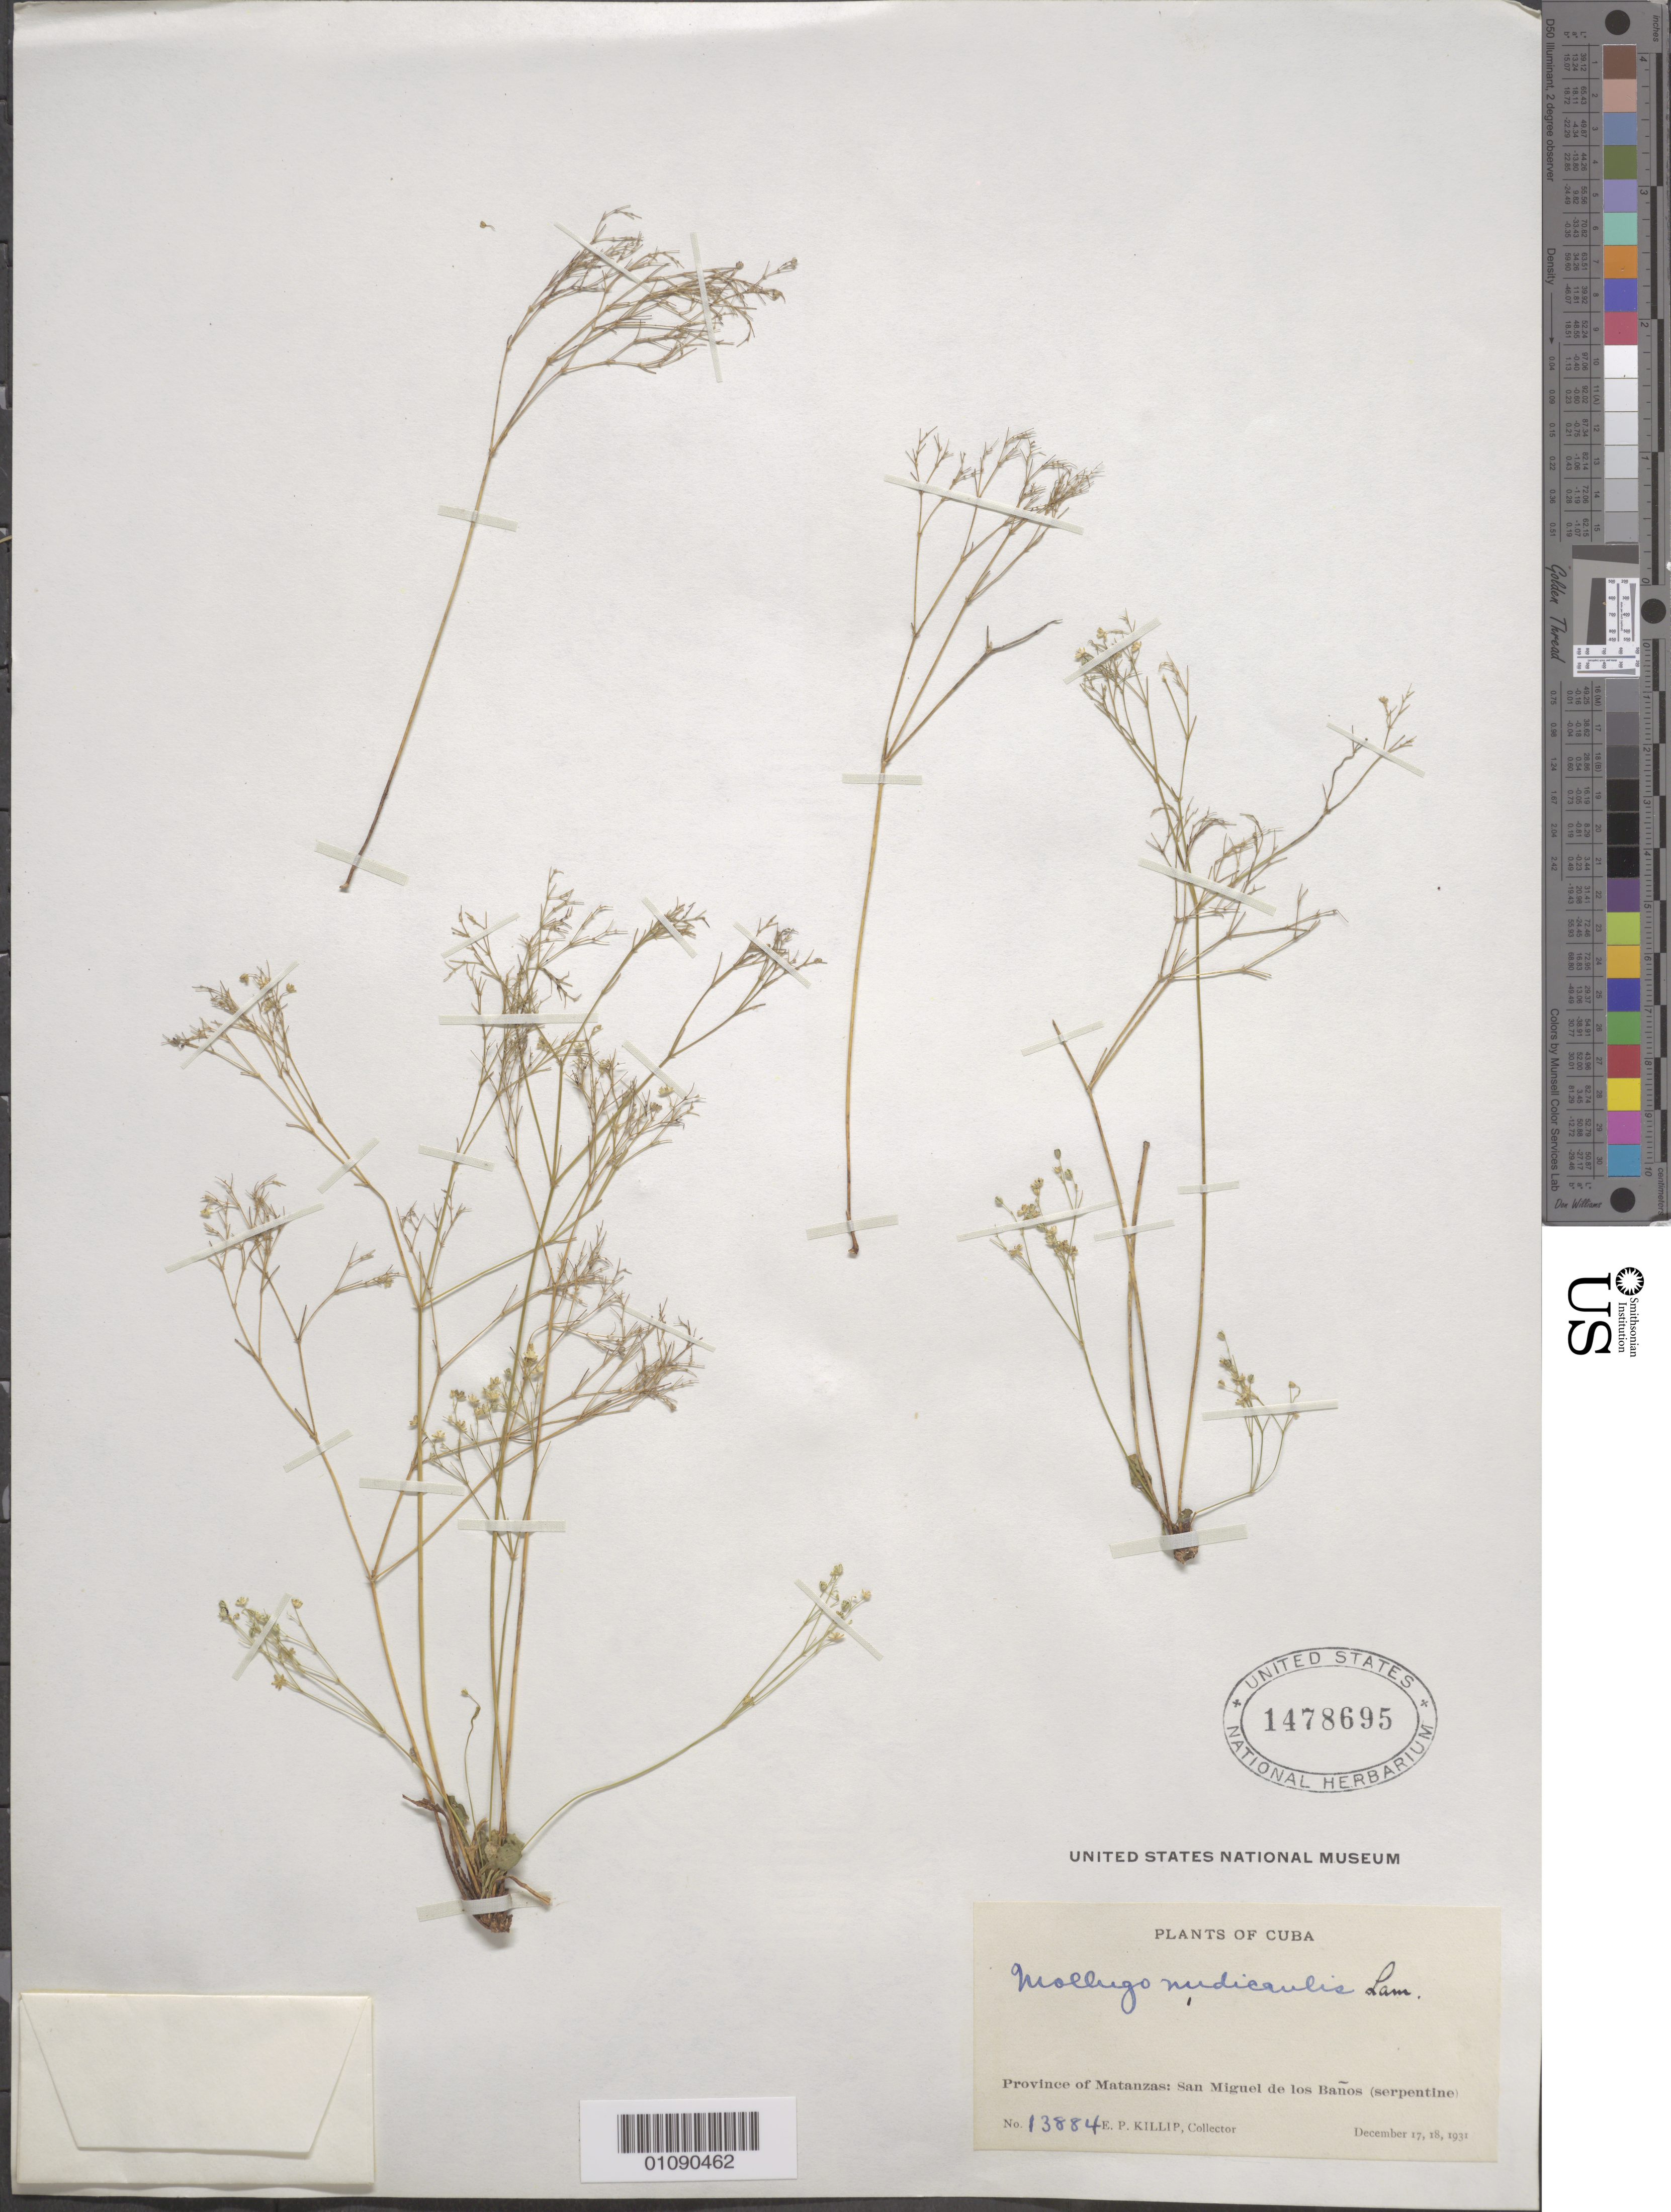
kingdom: Plantae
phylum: Tracheophyta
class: Magnoliopsida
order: Caryophyllales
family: Molluginaceae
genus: Paramollugo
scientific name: Paramollugo spathulata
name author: (Sw.) Sukhor.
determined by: Strong, Mark T., (BOT), Smithsonian Institution - National Museum of Natural History (UNITED STATES)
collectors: E. P. Killip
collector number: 13884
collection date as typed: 17 Dec 1931 to 18 Dec 1931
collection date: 1931-12-17/1931-12-18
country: Cuba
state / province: Matanzas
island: Cuba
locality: Province of Matanzas, San Miguel de los Banos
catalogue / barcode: US 1478695